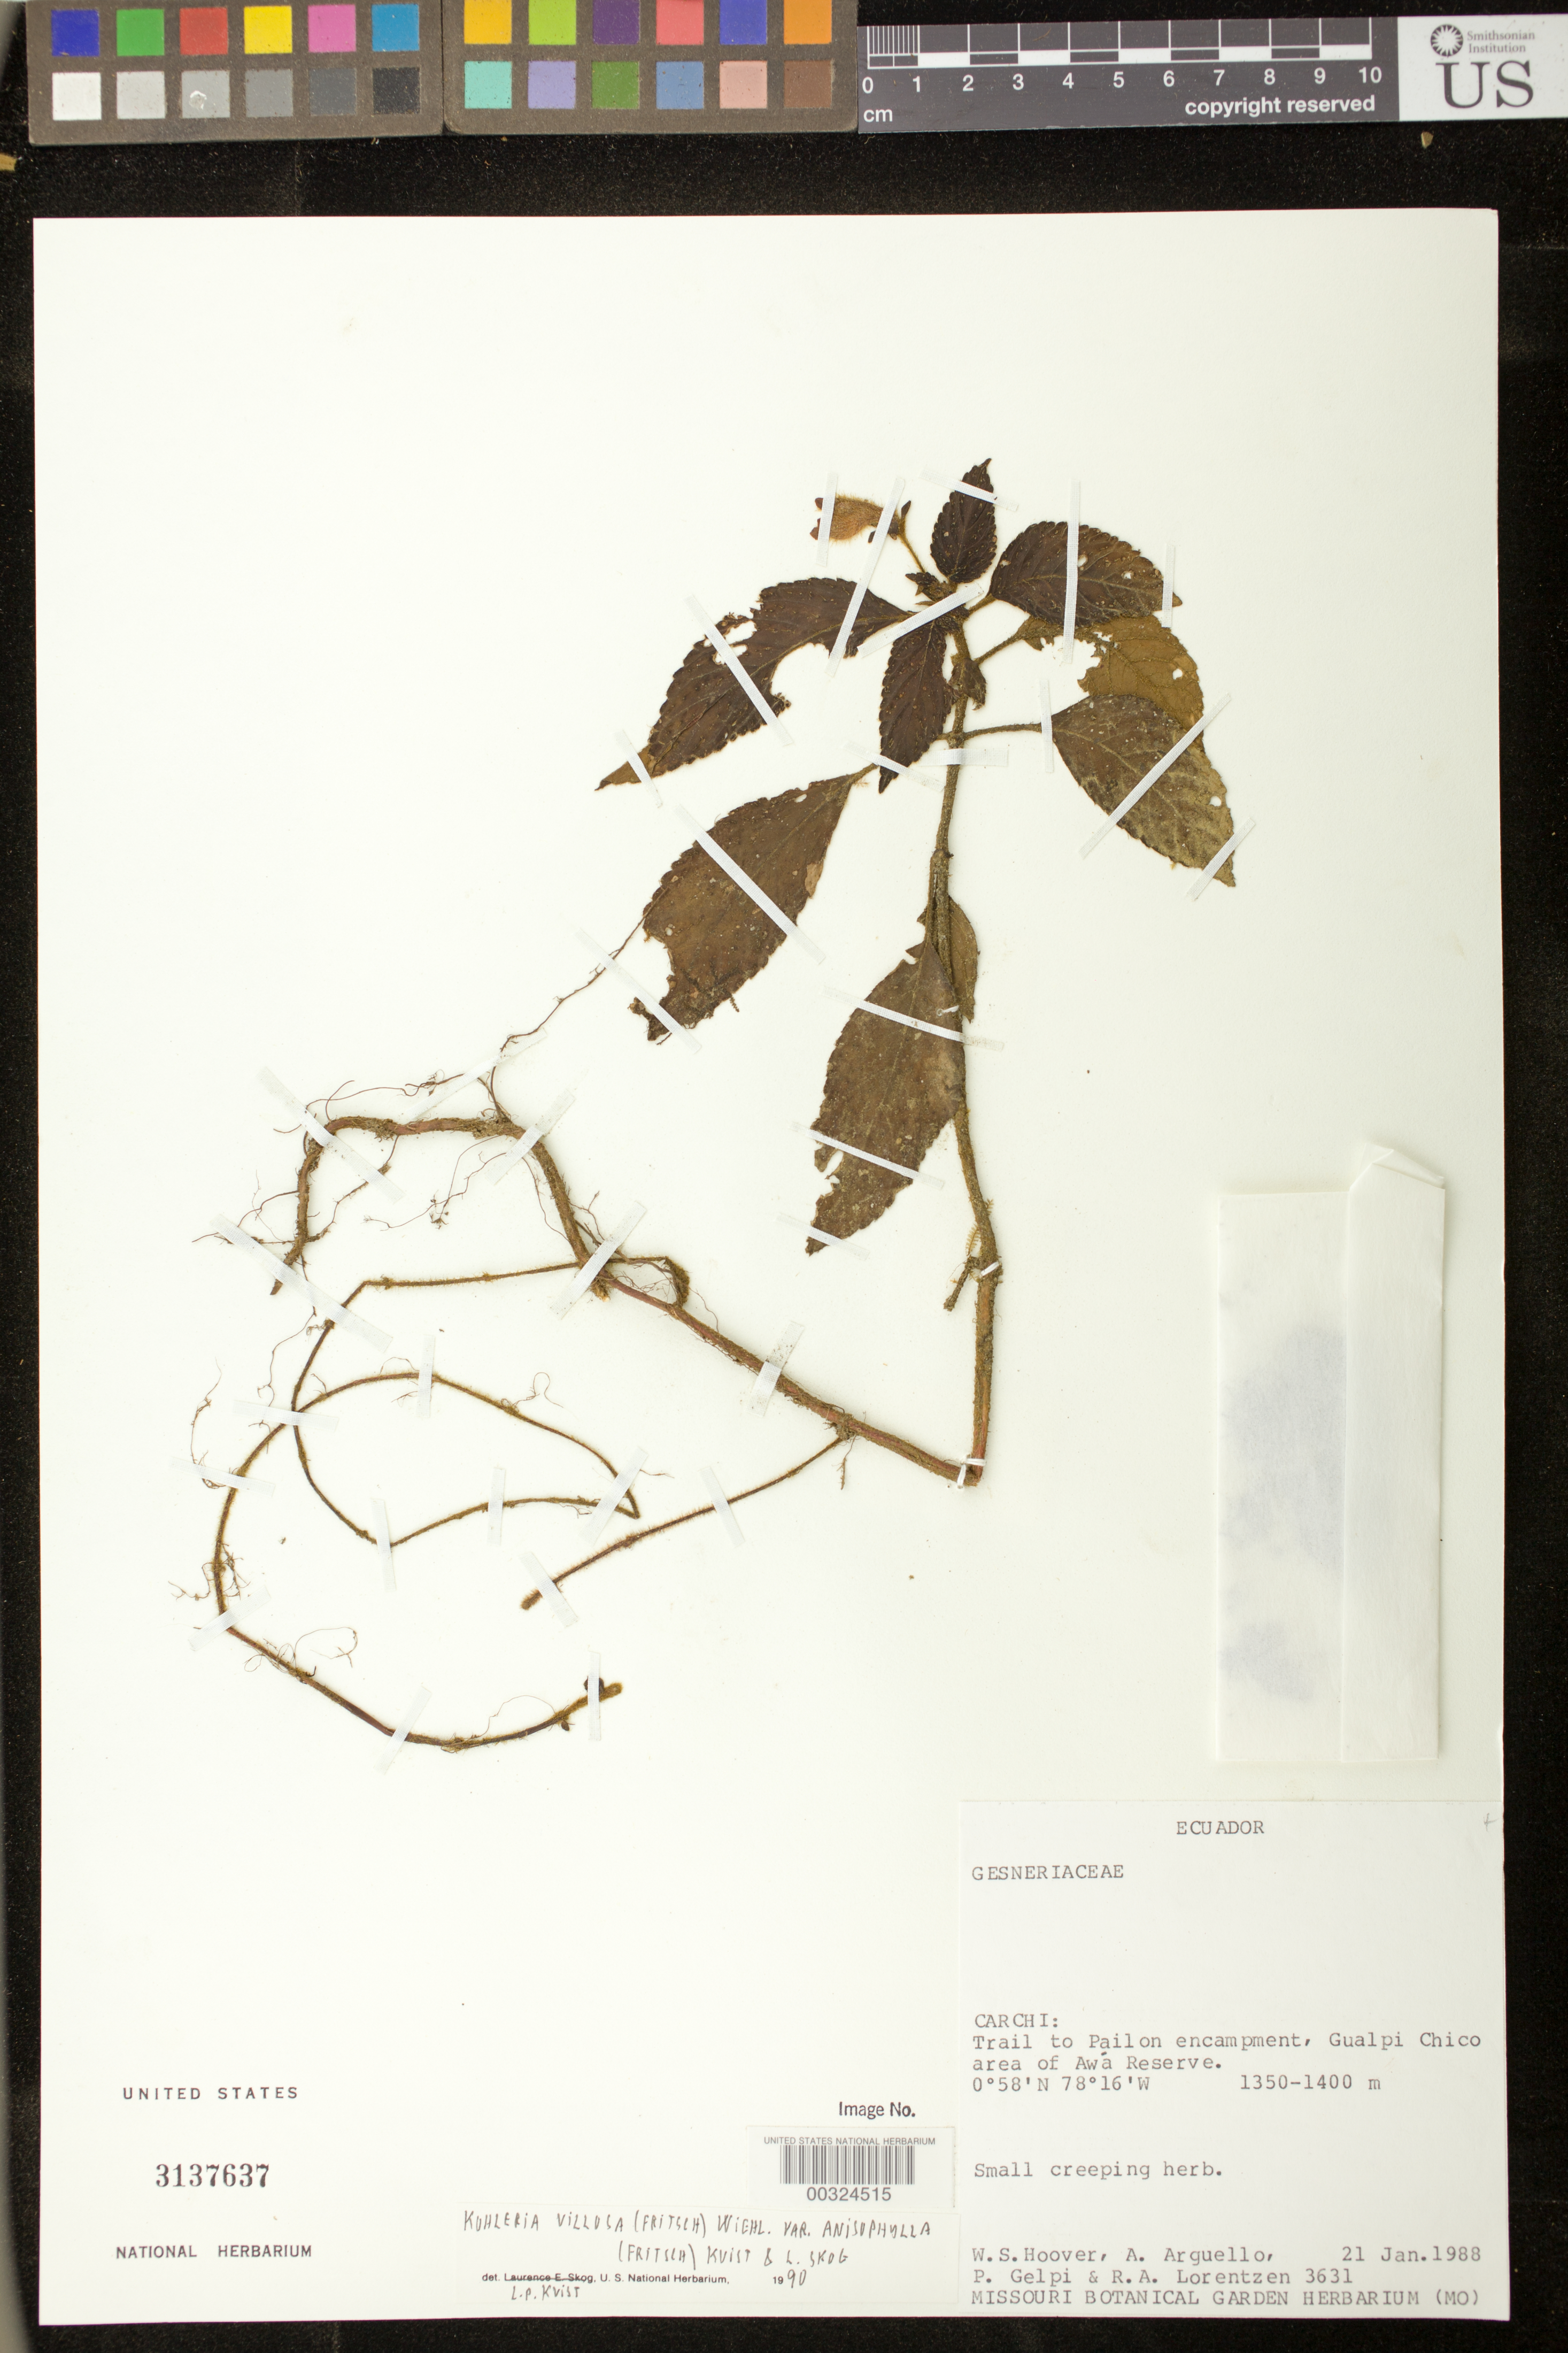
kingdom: Plantae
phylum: Tracheophyta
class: Magnoliopsida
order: Lamiales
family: Gesneriaceae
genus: Kohleria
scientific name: Kohleria anisophylla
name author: (Fritsch) Wiehler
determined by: Skog, Laurence E.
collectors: W. S. Hoover, A. Arguello, P. Gelpi & R. Lorentzen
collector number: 3631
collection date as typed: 21 Jan 1988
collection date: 1988-01-21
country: Ecuador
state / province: Carchi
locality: Trail to Pailon encampment, Gualpi Chico area of Awa Reserve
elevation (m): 1350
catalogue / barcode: US 3137637